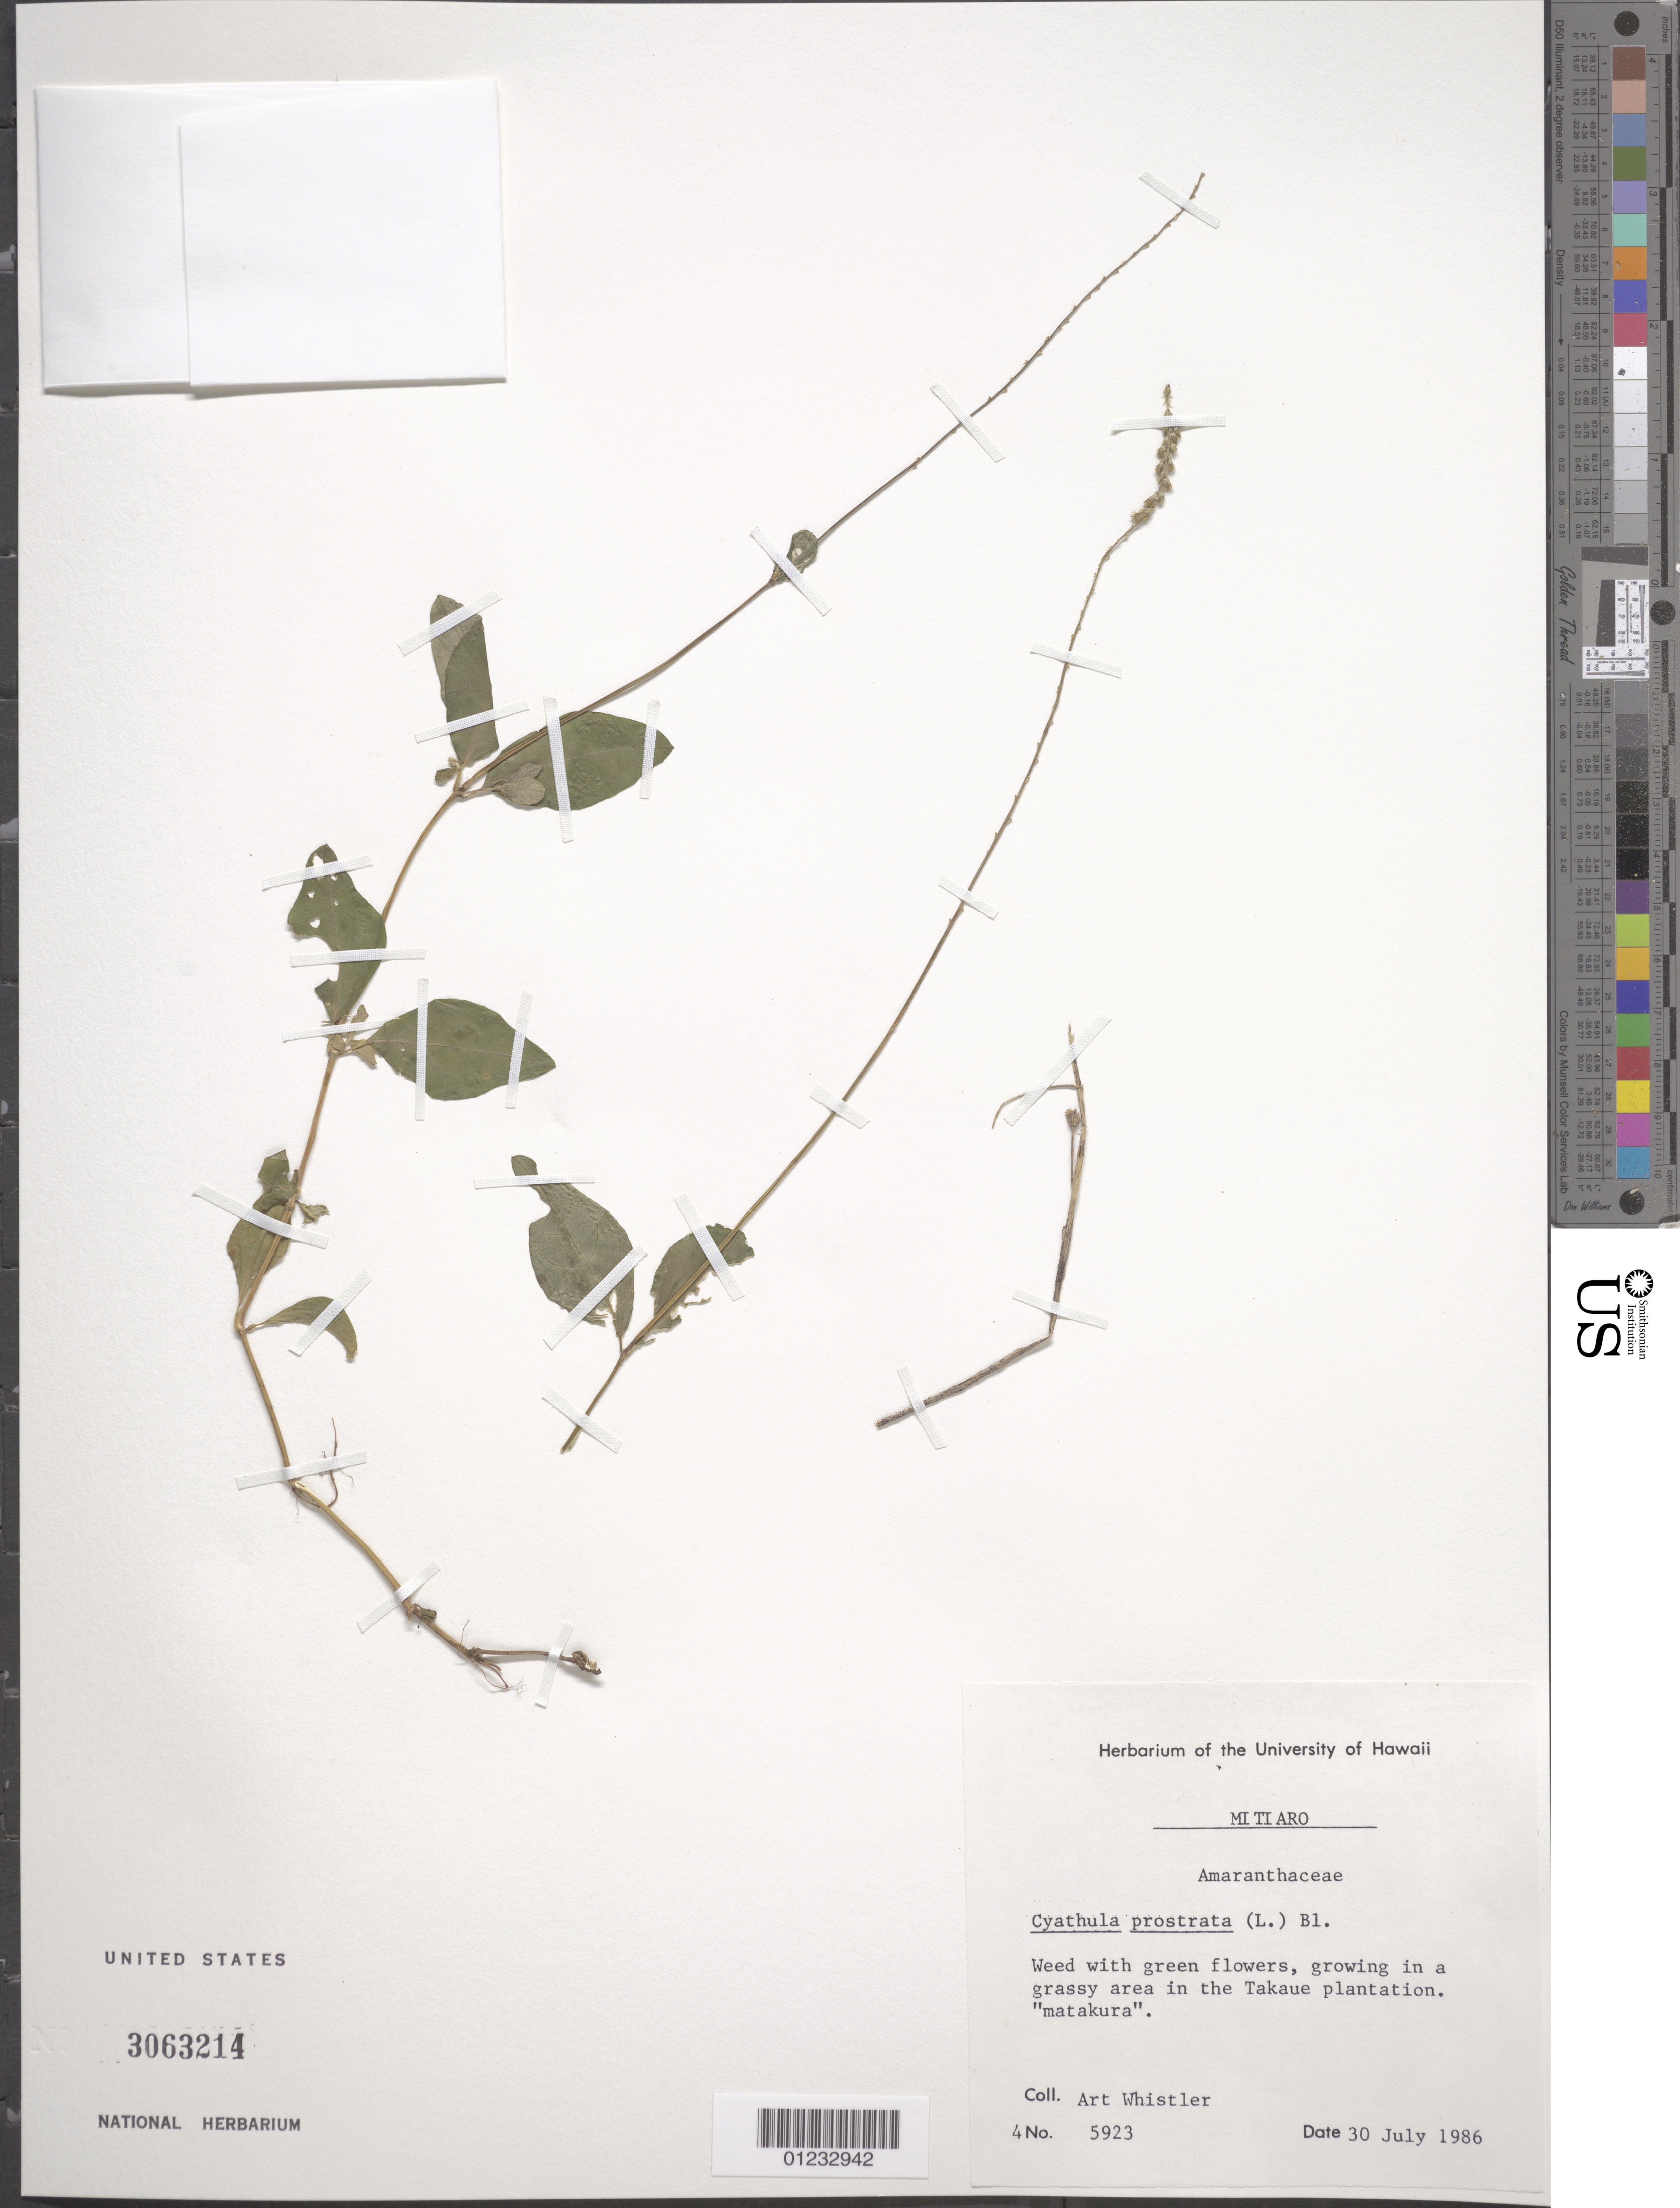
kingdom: Plantae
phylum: Tracheophyta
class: Magnoliopsida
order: Caryophyllales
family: Amaranthaceae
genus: Cyathula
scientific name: Cyathula prostrata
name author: (L.) Blume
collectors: A. Whistler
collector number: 5923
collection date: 1986-07-30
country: Cook Islands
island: Mitiaro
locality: In a grassy area in the Takaue plantation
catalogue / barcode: US 3063214